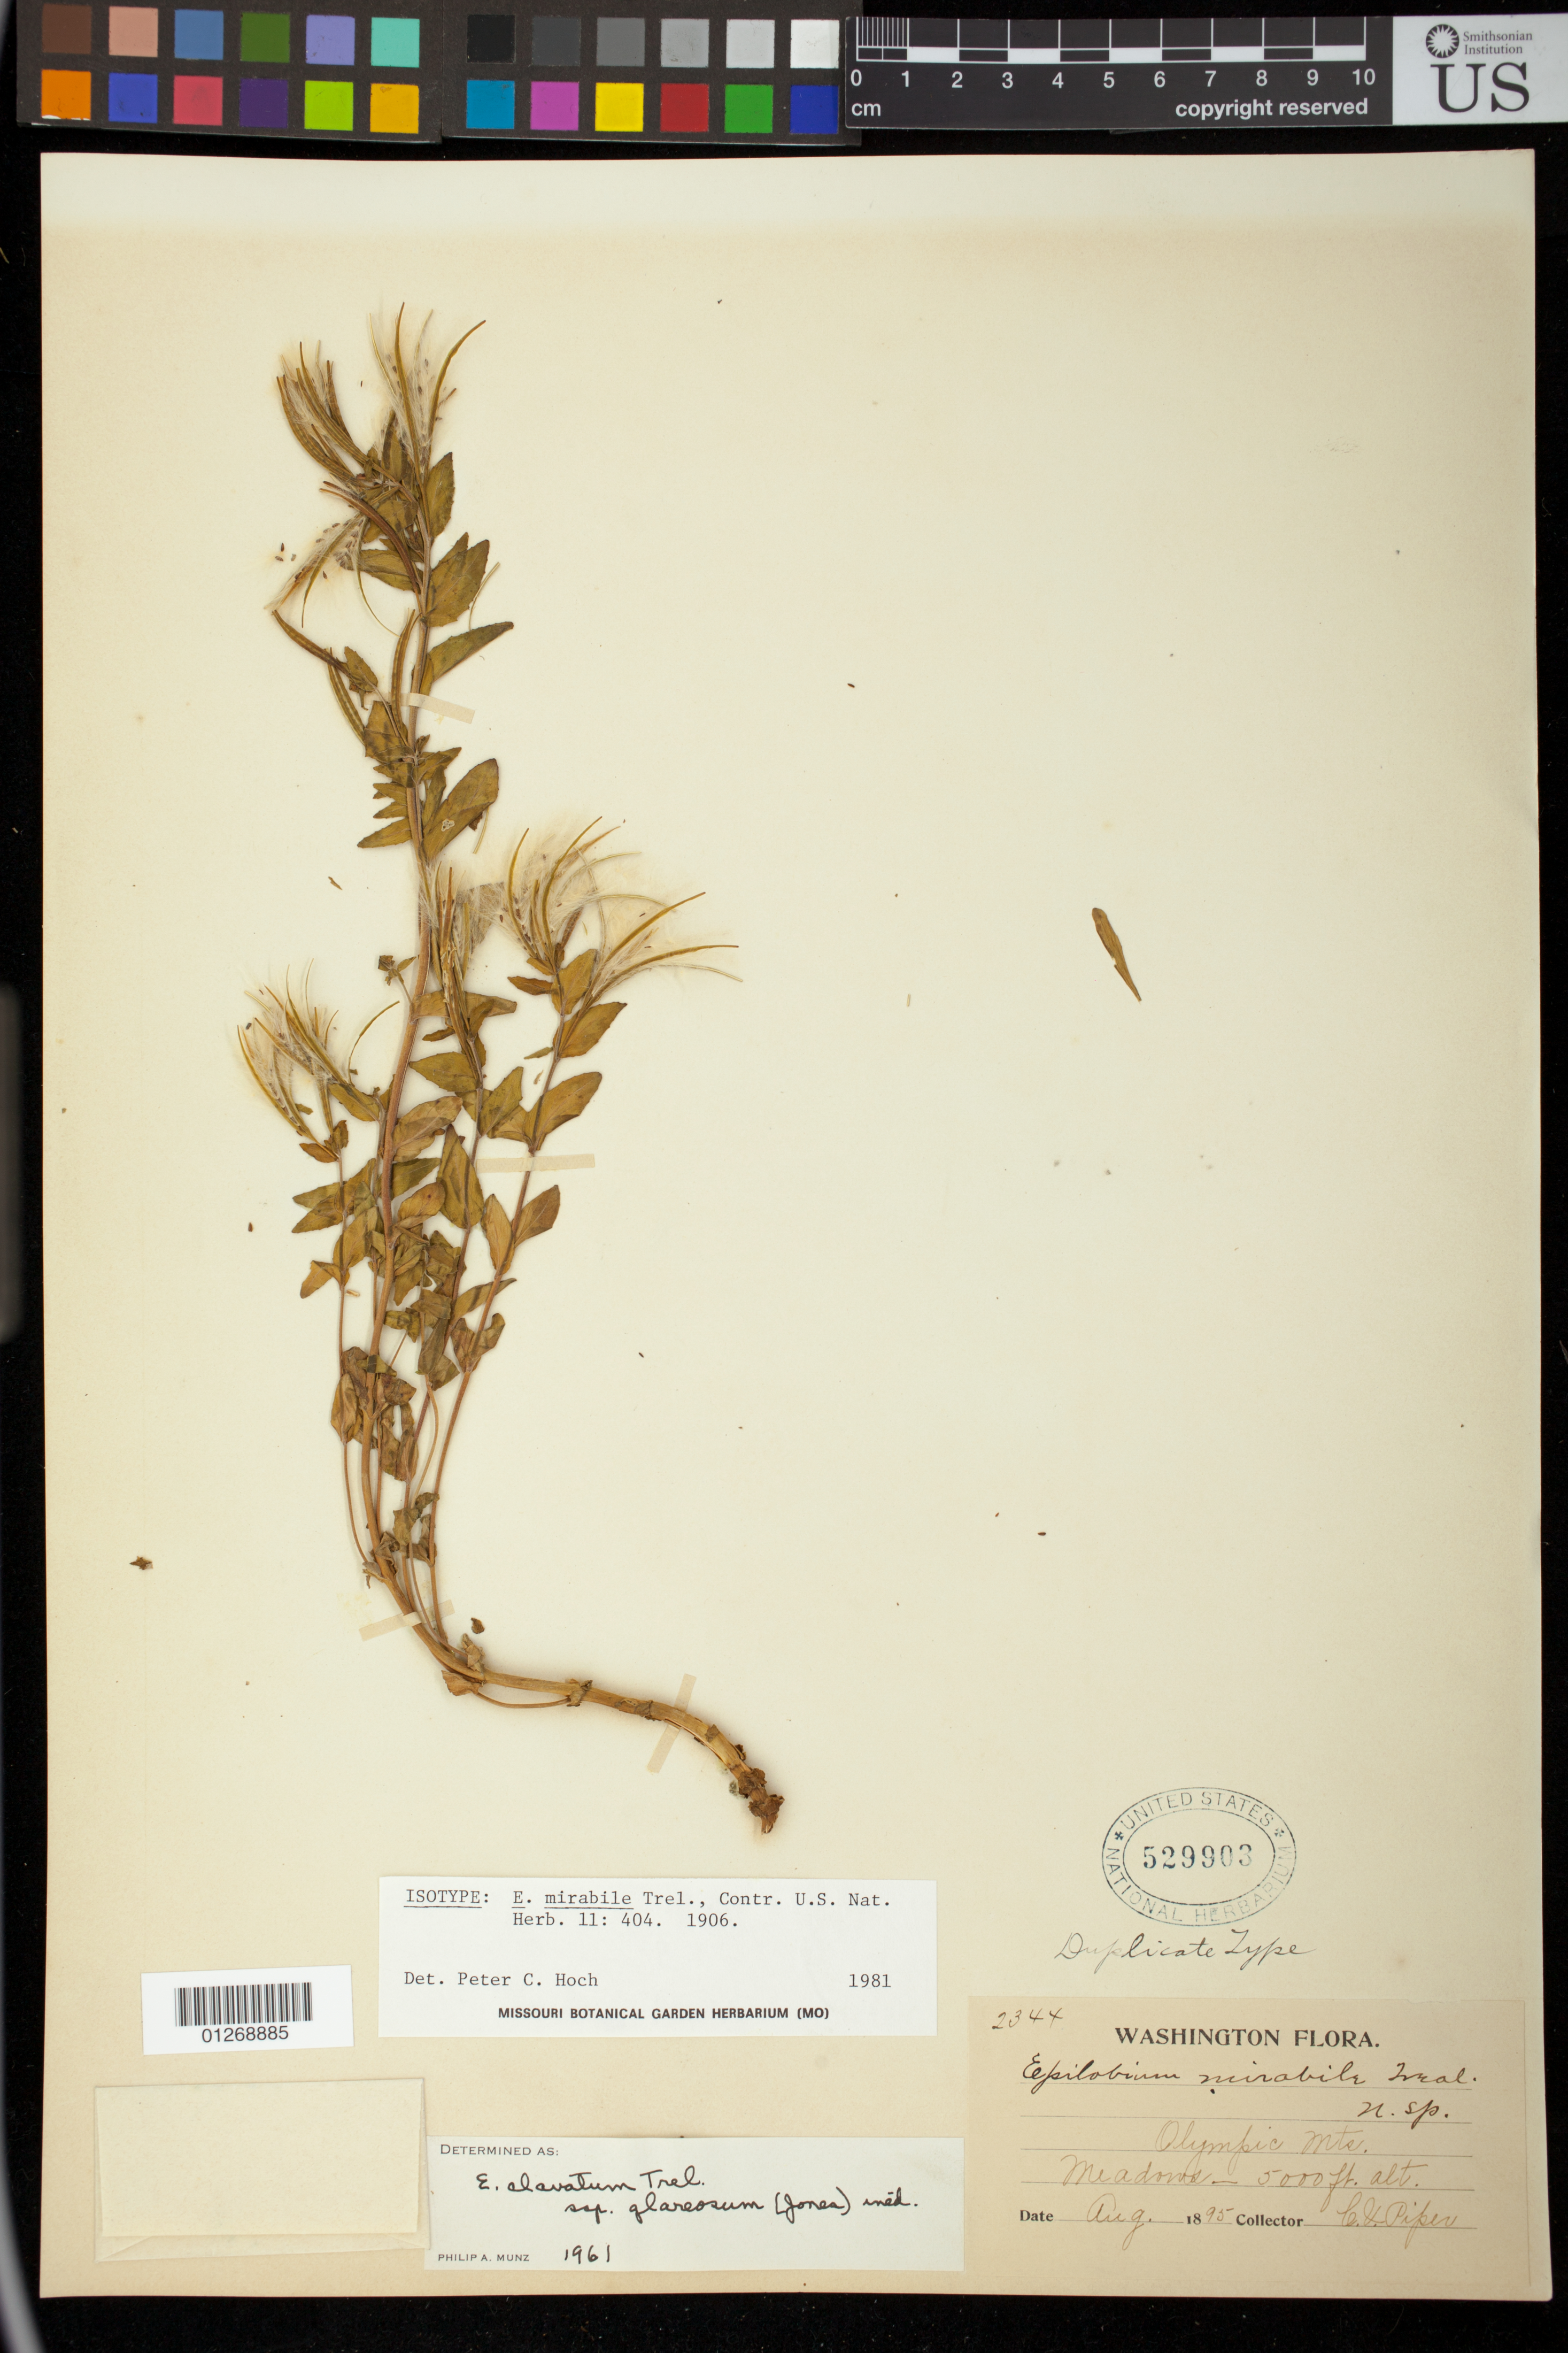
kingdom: Plantae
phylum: Tracheophyta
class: Magnoliopsida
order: Myrtales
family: Onagraceae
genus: Epilobium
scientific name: Epilobium mirabile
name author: Trel. ex Piper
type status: Type Collection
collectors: C. V. Piper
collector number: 2344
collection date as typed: Aug 1895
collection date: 1895-08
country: United States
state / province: Washington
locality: Olympic Mts.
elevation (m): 1524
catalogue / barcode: US 529903